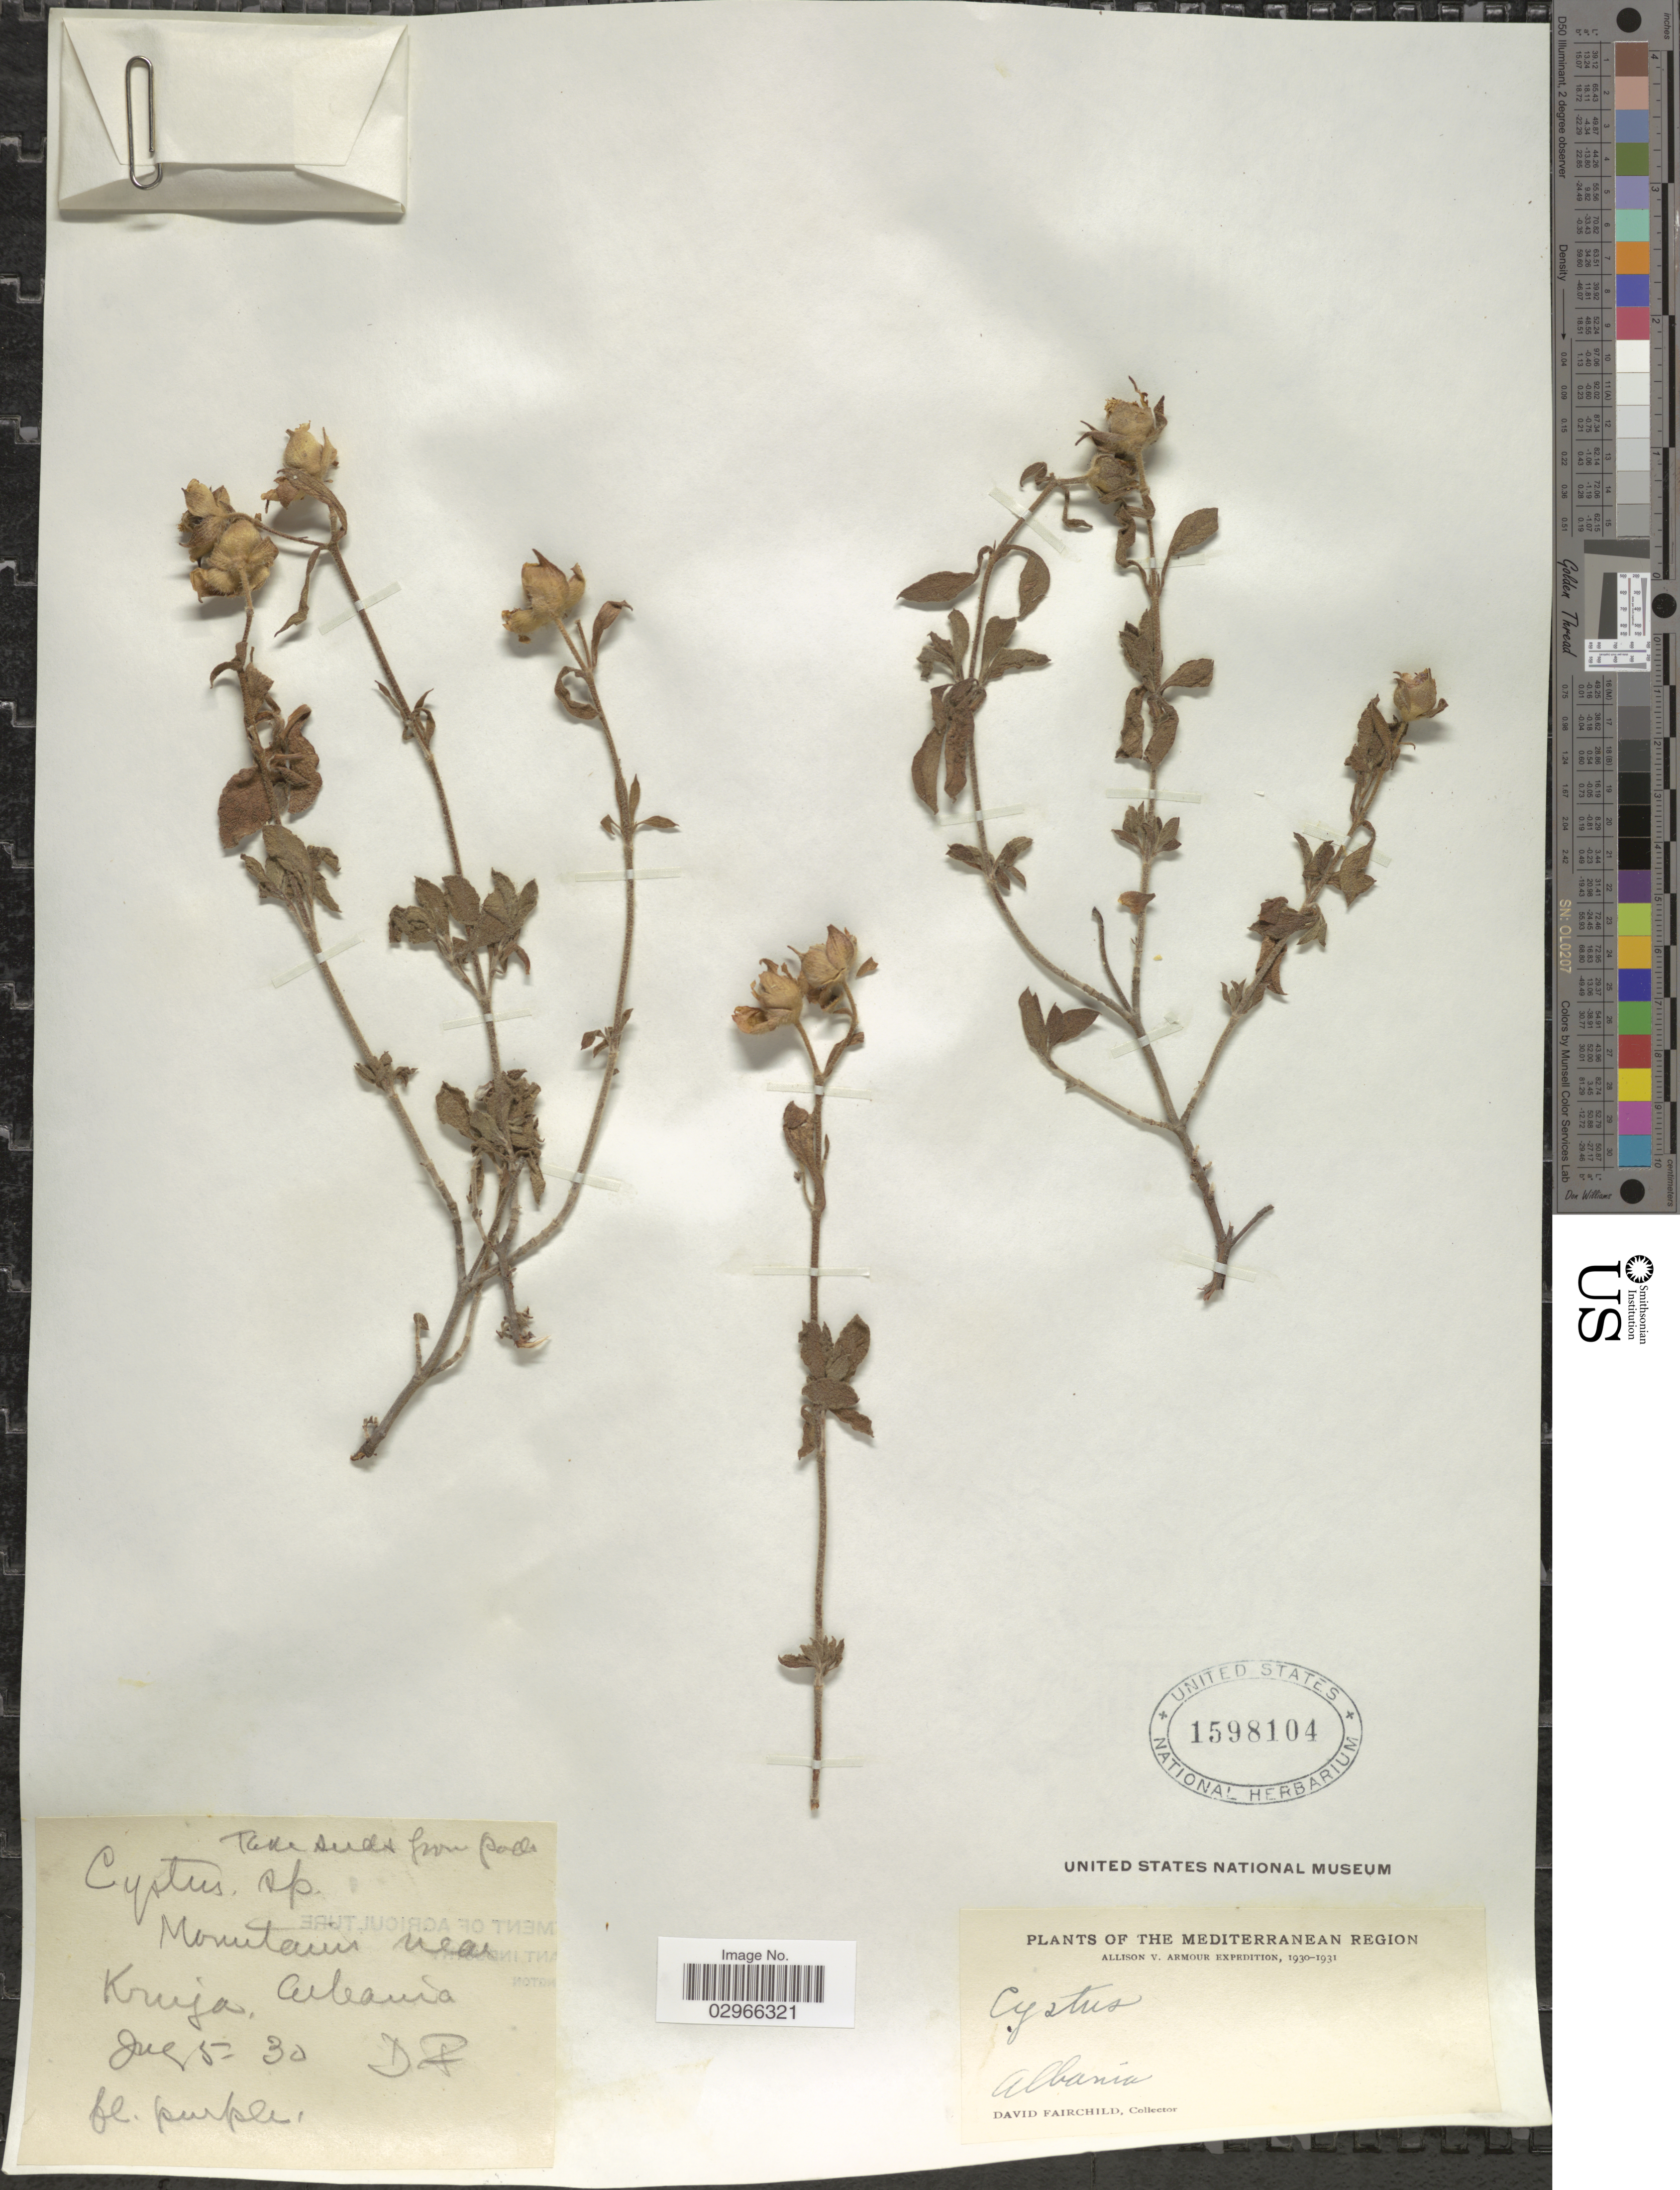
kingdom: Plantae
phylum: Tracheophyta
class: Magnoliopsida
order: Malvales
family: Cistaceae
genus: Cistus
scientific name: Cistus sp.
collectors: D. Fairchild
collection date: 1930-07-05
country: Albania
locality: The Mediterranean Region. Mountains near Kruja.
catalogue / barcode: US 1598104